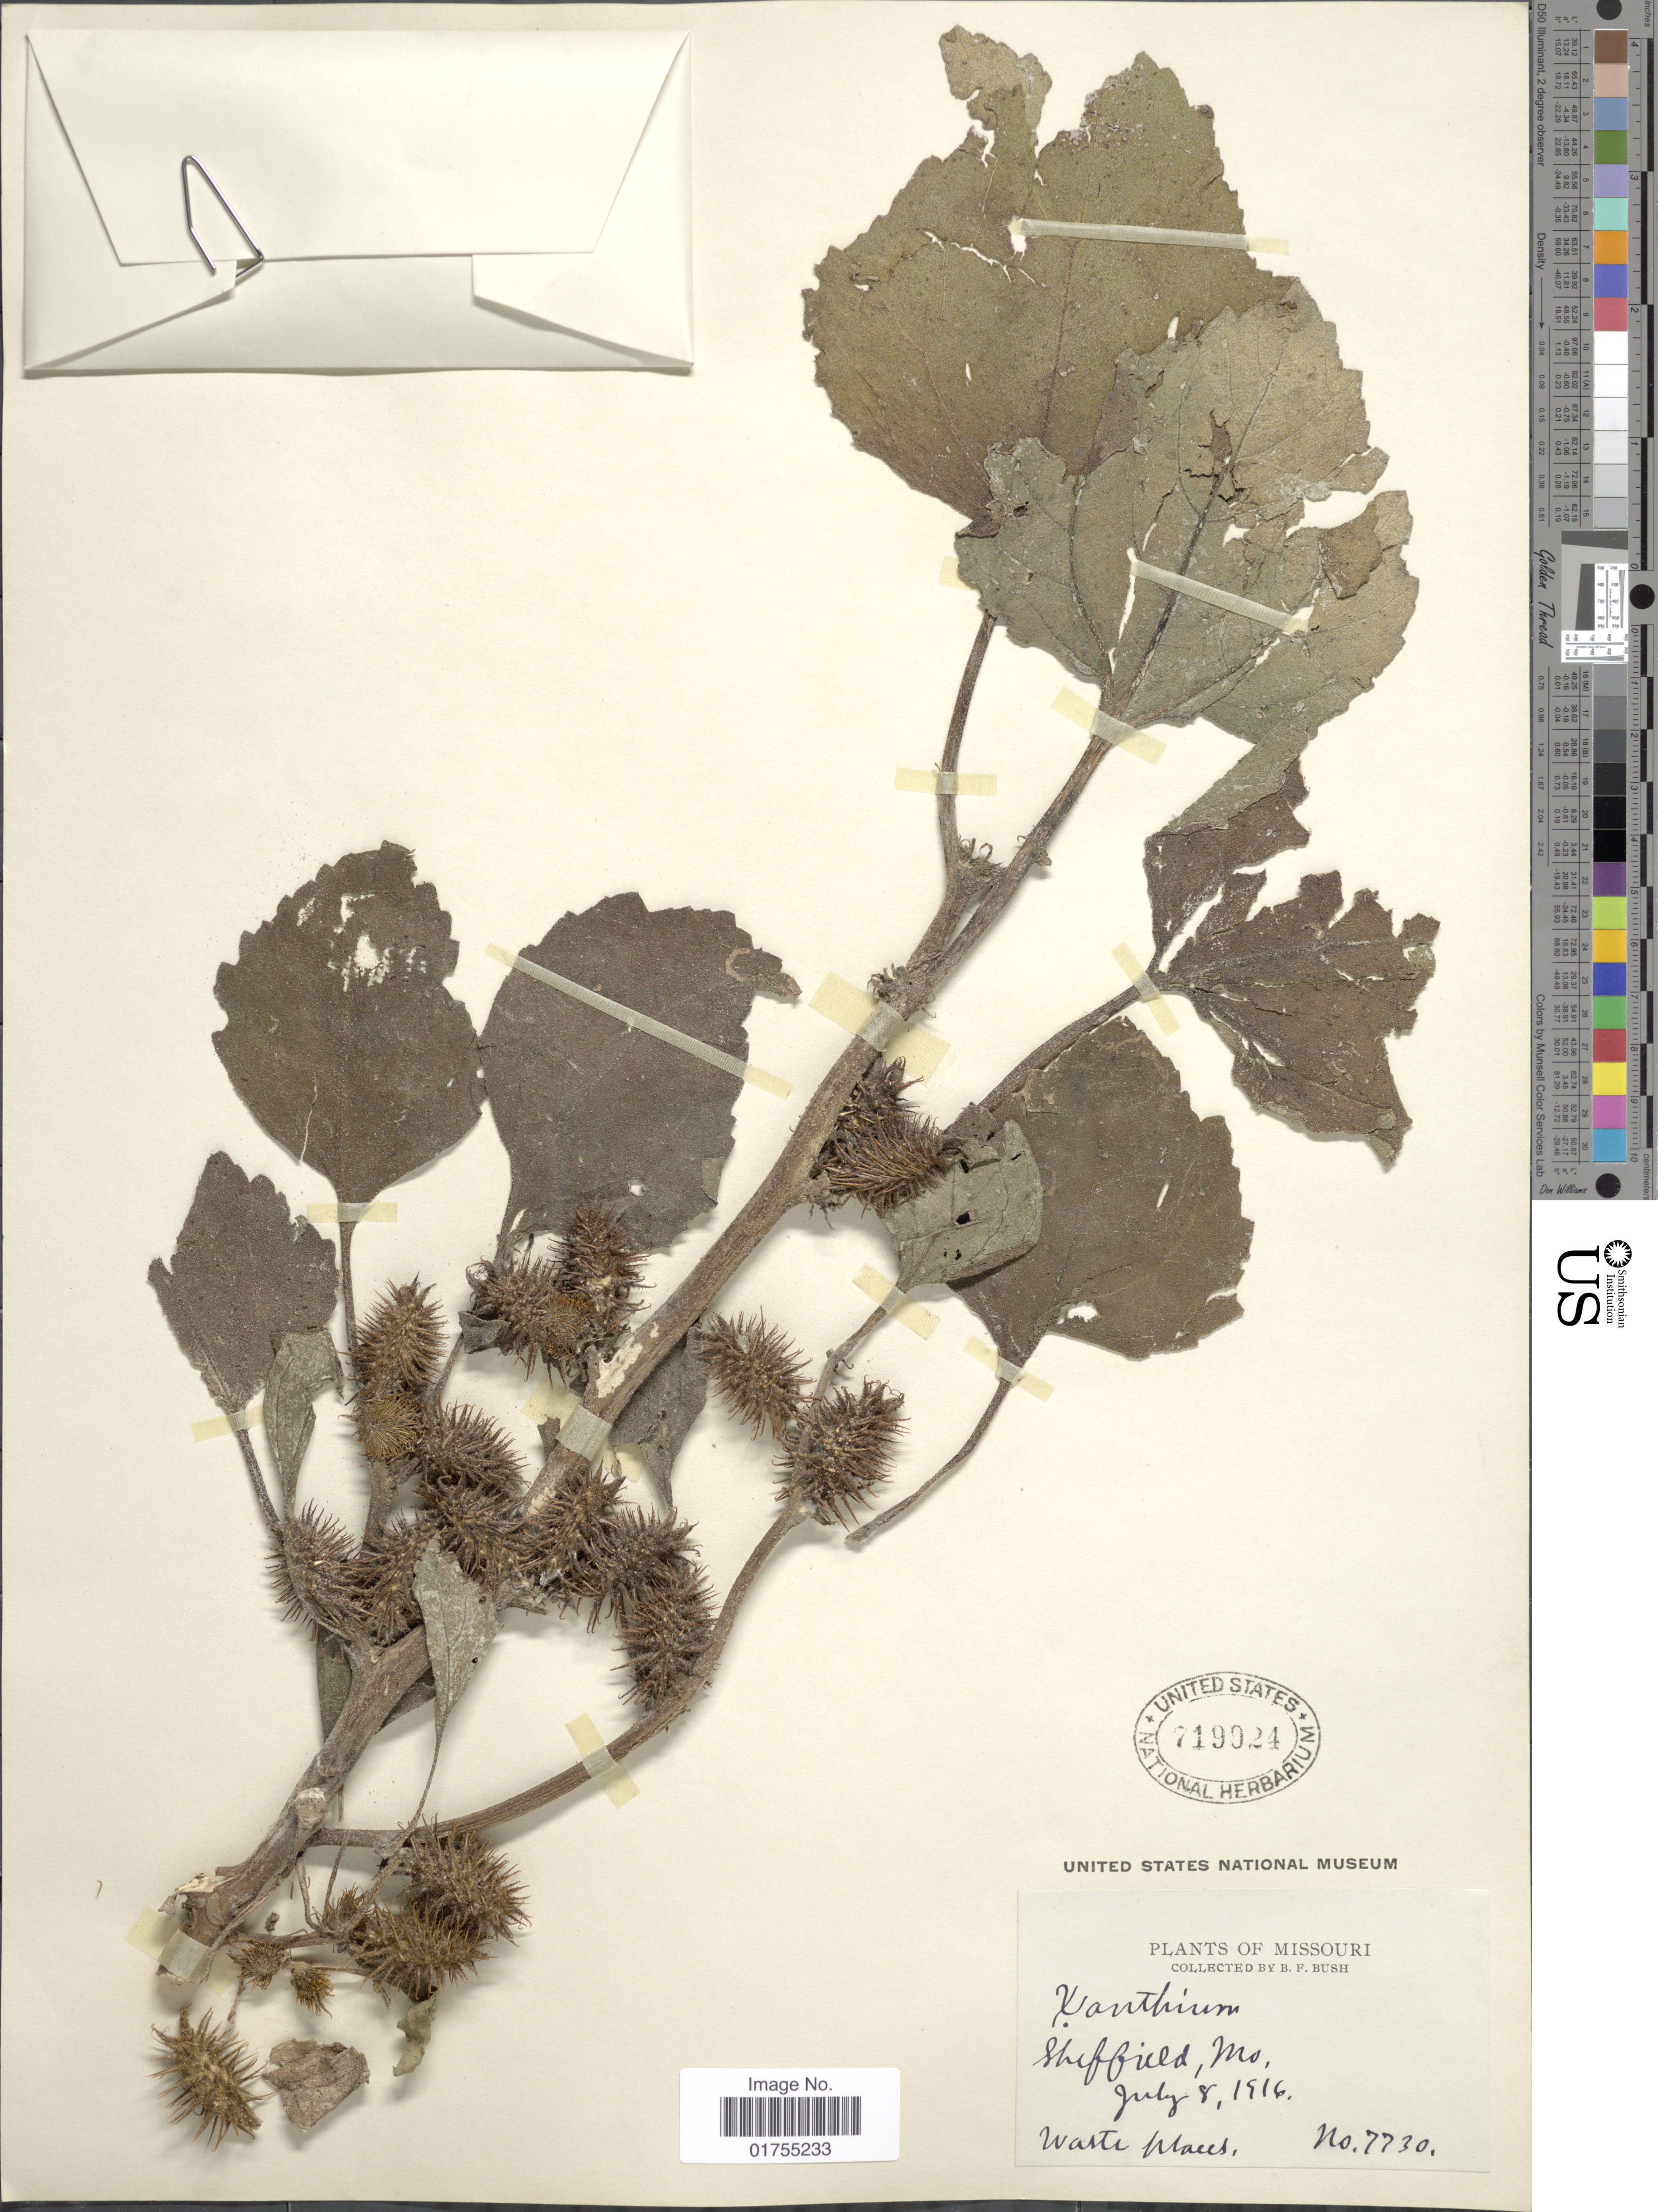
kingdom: Plantae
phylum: Tracheophyta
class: Magnoliopsida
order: Asterales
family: Asteraceae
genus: Xanthium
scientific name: Xanthium strumarium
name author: L.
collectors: B. F. Bush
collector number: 7730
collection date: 1916-07-08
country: United States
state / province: Missouri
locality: Sheffield, waste places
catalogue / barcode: US 719024